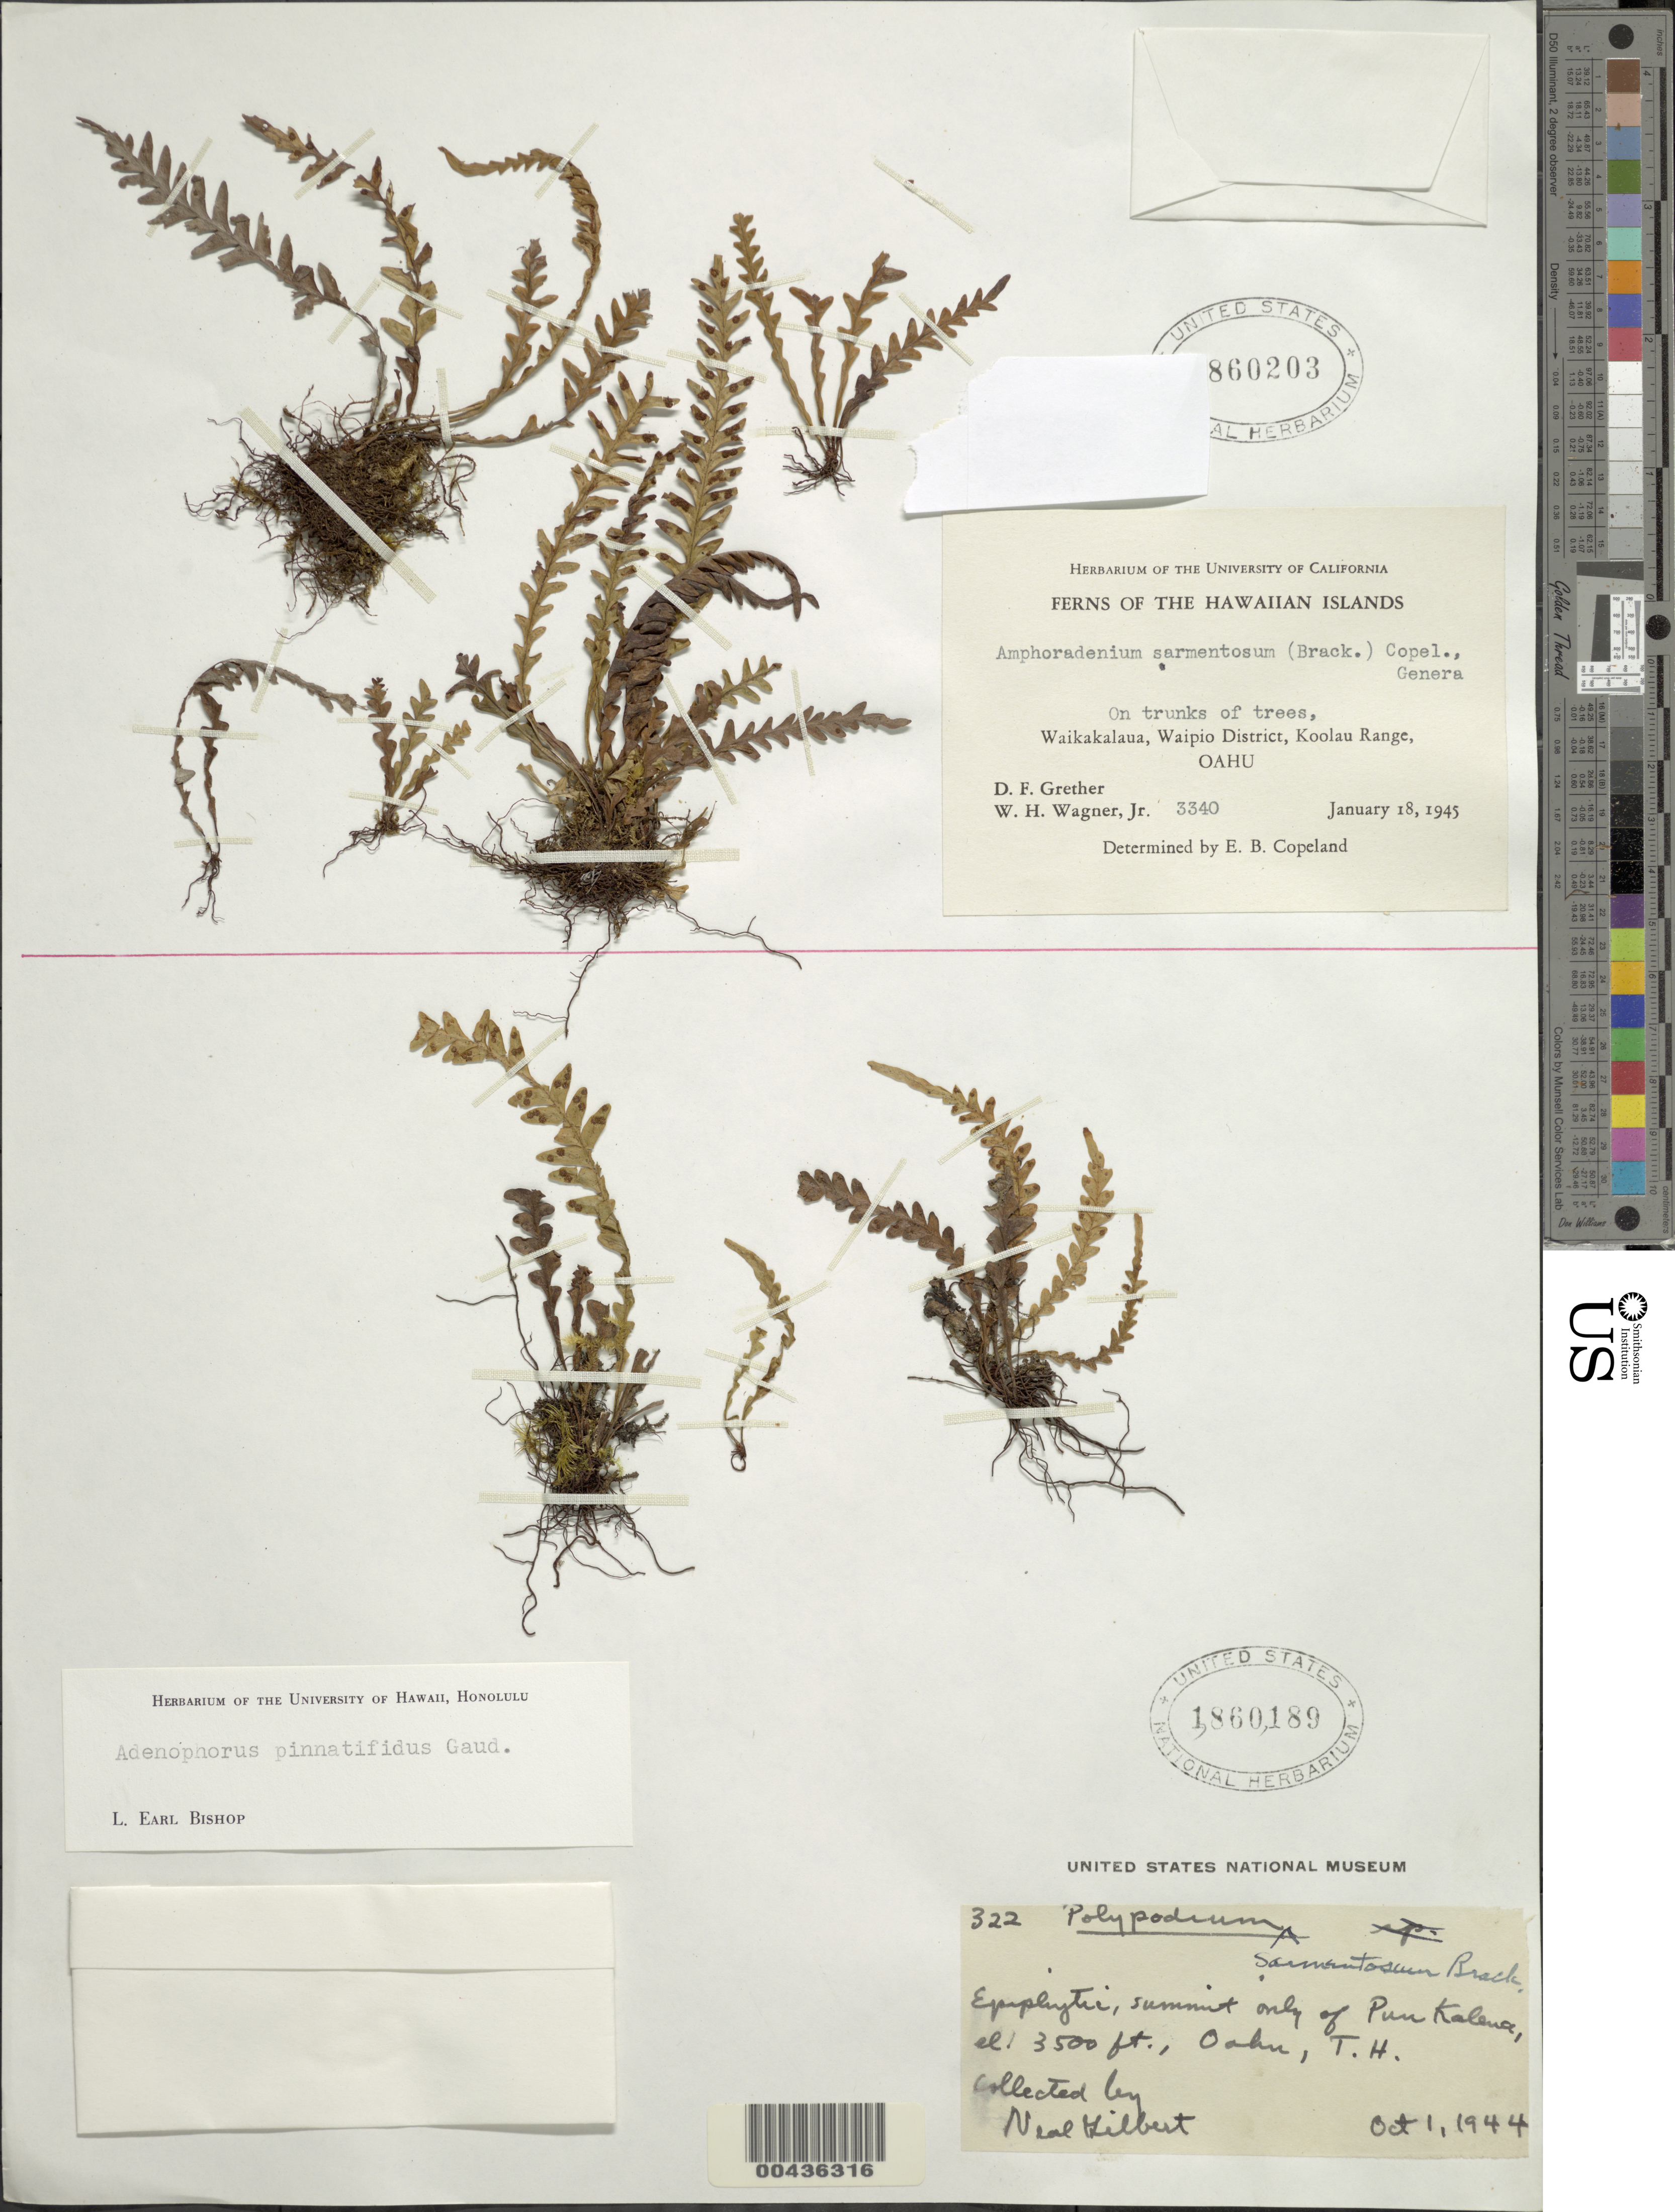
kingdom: Plantae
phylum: Tracheophyta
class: Polypodiopsida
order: Polypodiales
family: Polypodiaceae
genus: Adenophorus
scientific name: Adenophorus pinnatifidus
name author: Gaudich.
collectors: N. Gilbert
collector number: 322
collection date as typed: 1 Oct 1944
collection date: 1944-10-01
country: United States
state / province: Hawaii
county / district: Honolulu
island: Oahu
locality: summit only of Puu Kalena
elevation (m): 1067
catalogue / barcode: US 1860189